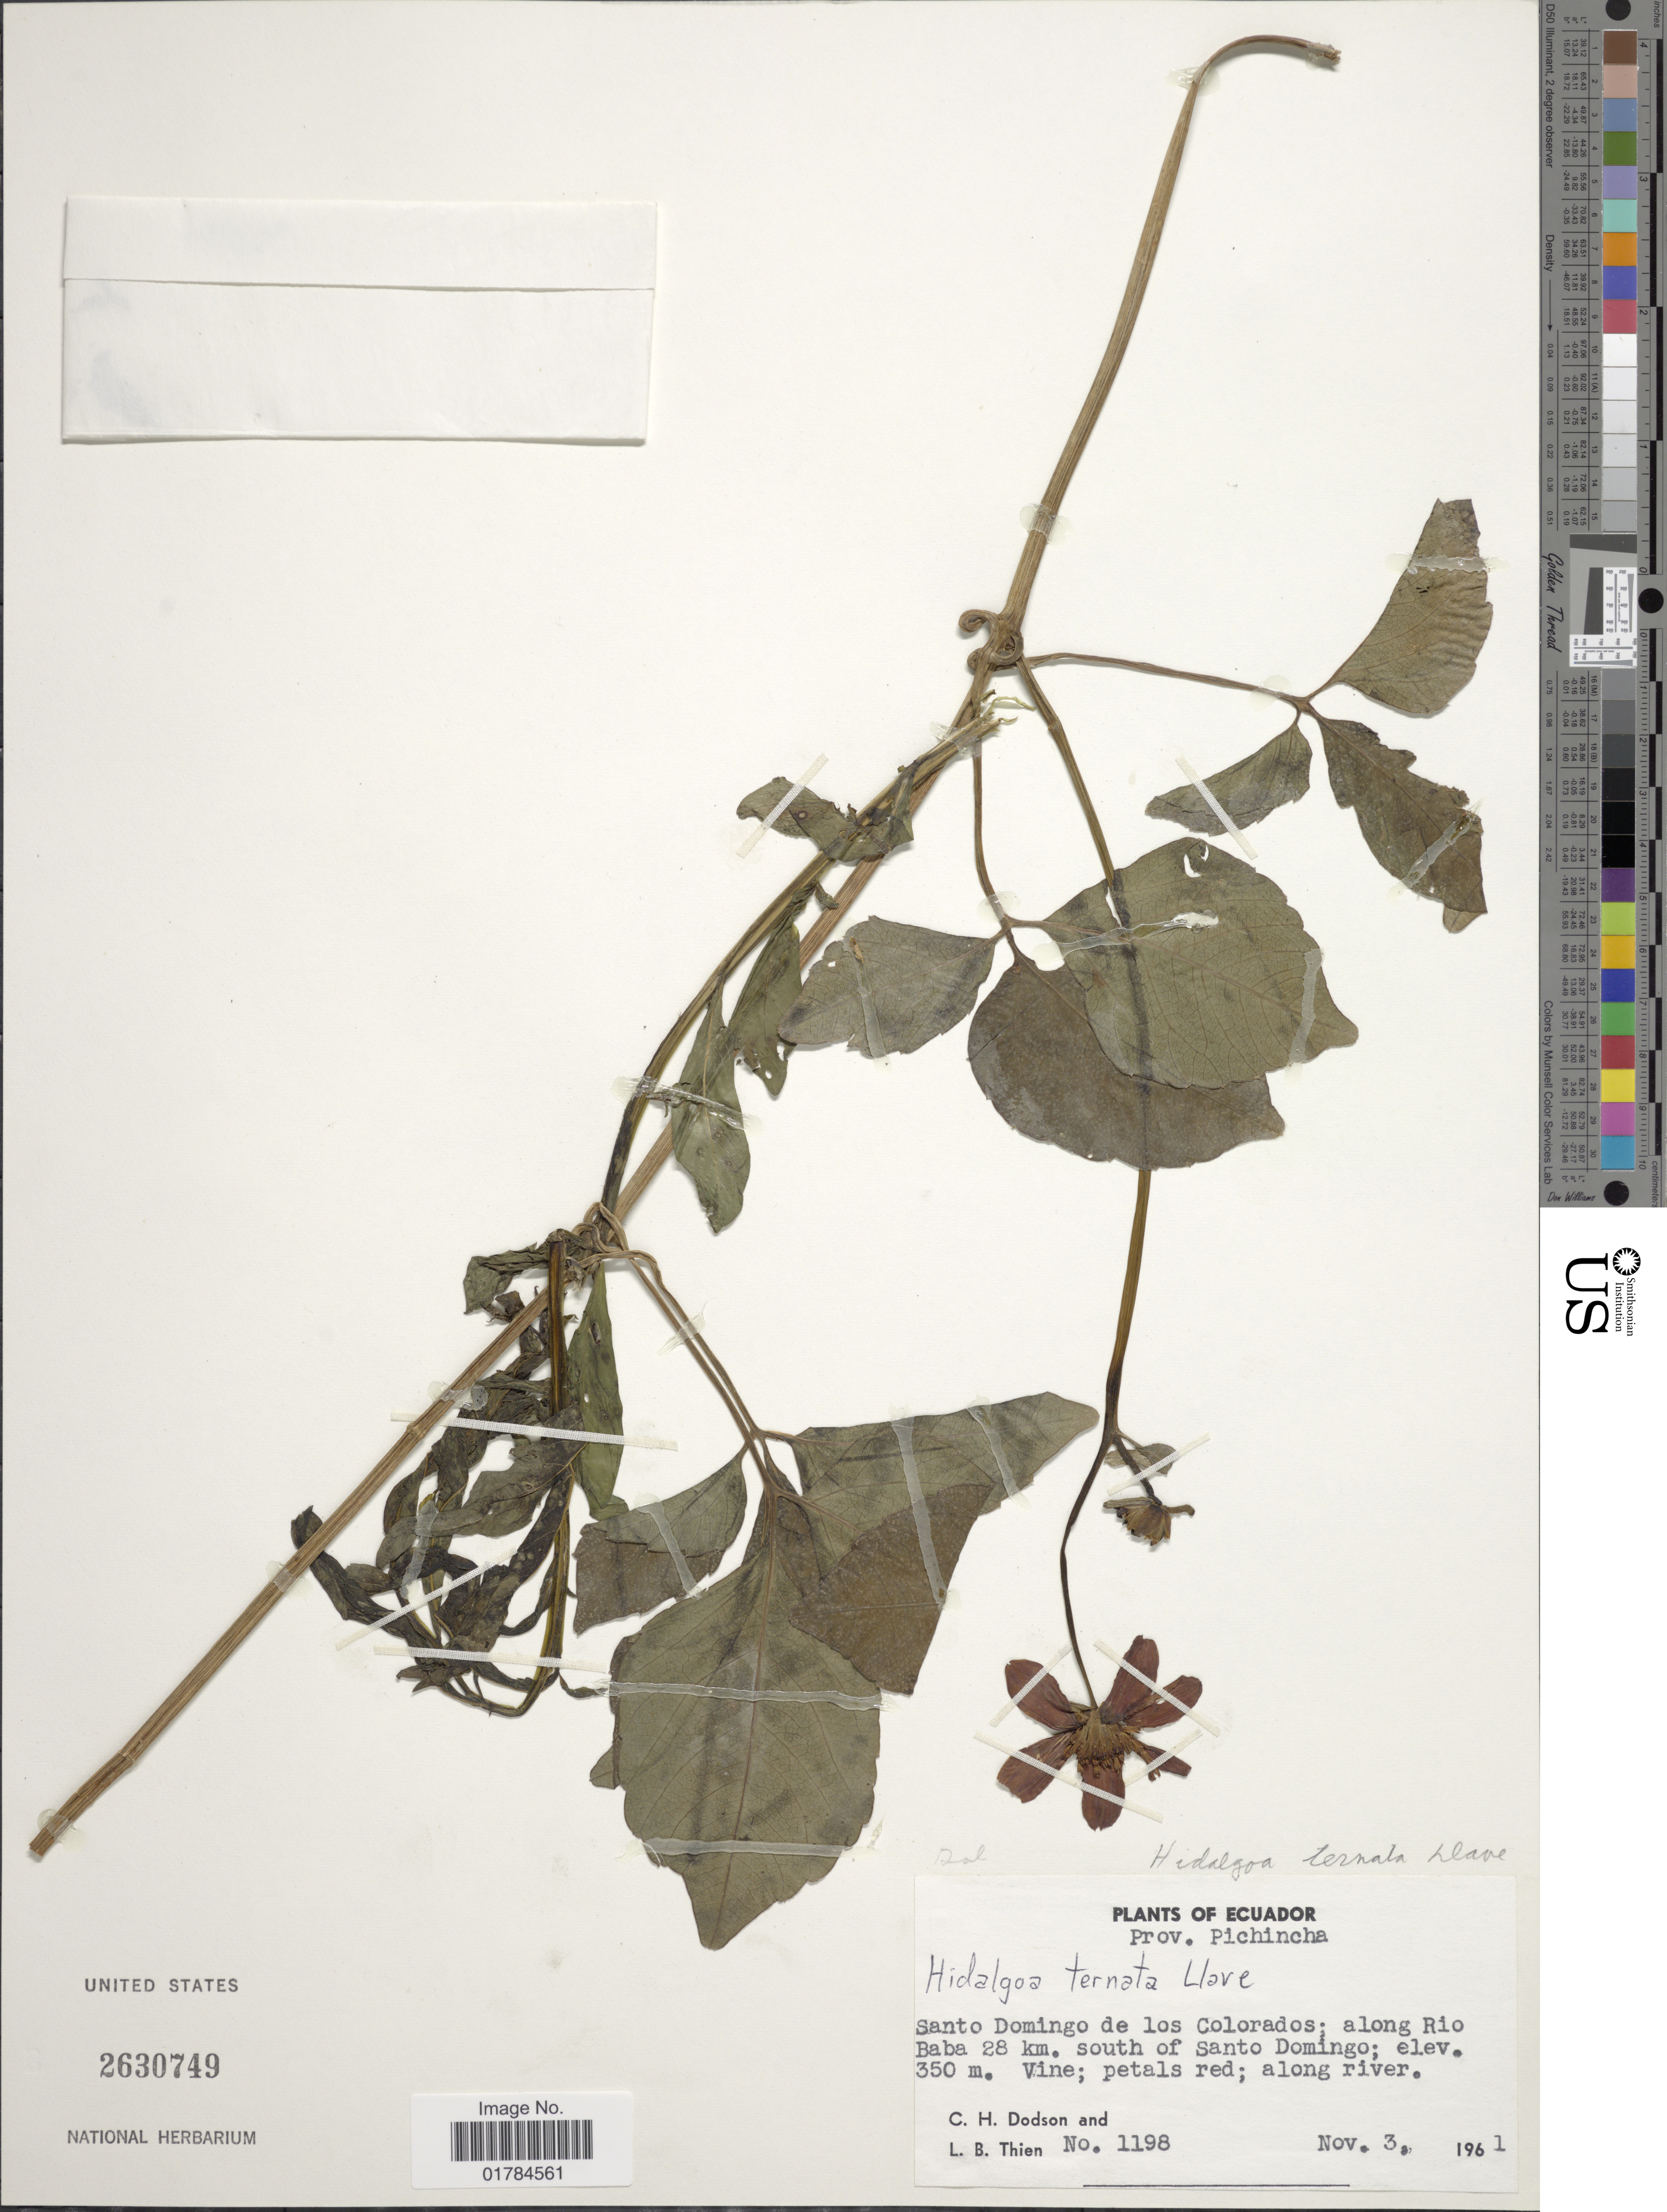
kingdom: Plantae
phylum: Tracheophyta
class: Magnoliopsida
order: Asterales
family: Asteraceae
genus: Hidalgoa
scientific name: Hidalgoa ternata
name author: La Llave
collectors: C. H. Dodson & L. Thien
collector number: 1198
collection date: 1961-11-03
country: Ecuador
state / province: Pichincha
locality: Santo Domingo de los Colorados; along Rio Baba 28 km. south of Santo Domingo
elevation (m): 350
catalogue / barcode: US 2630749